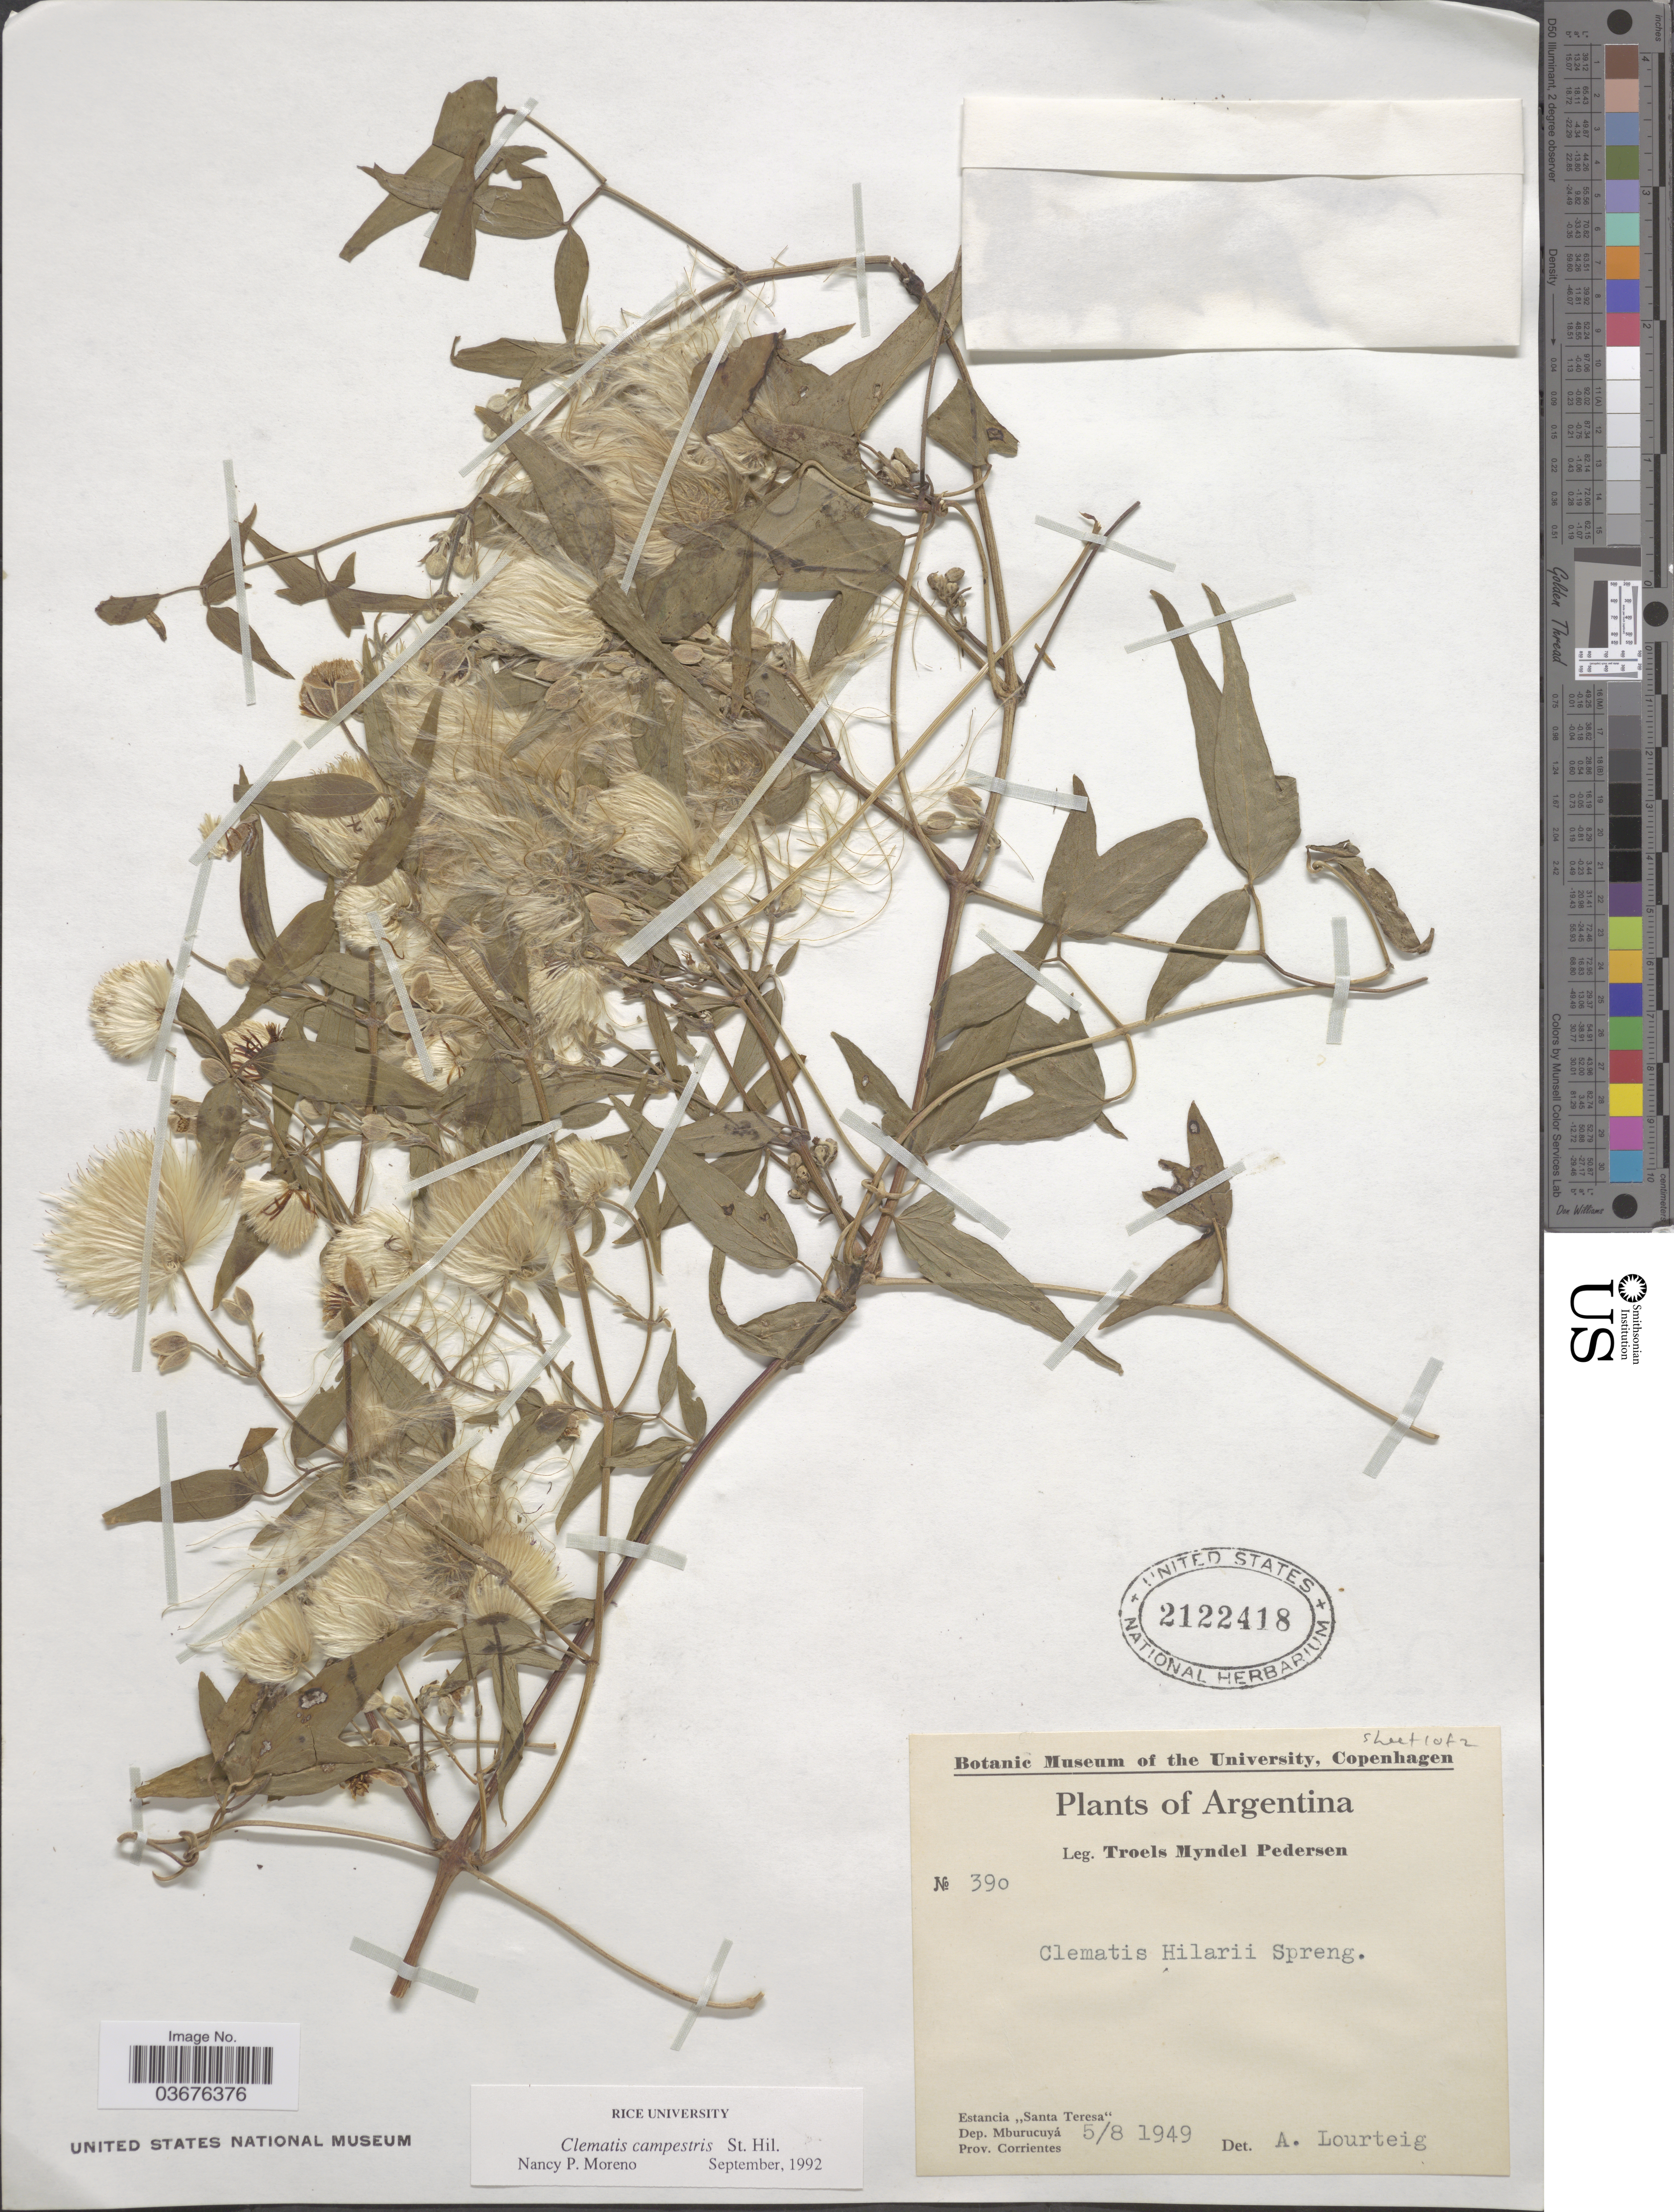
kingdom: Plantae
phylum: Tracheophyta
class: Magnoliopsida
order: Ranunculales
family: Ranunculaceae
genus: Clematis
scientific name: Clematis campestris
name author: A. St.-Hil.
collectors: T. Pederson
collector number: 390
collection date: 1949-08-05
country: Argentina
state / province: Corrientes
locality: Estancia "Santa Teresa" Dep. Mburucuyá.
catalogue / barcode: US 2122418